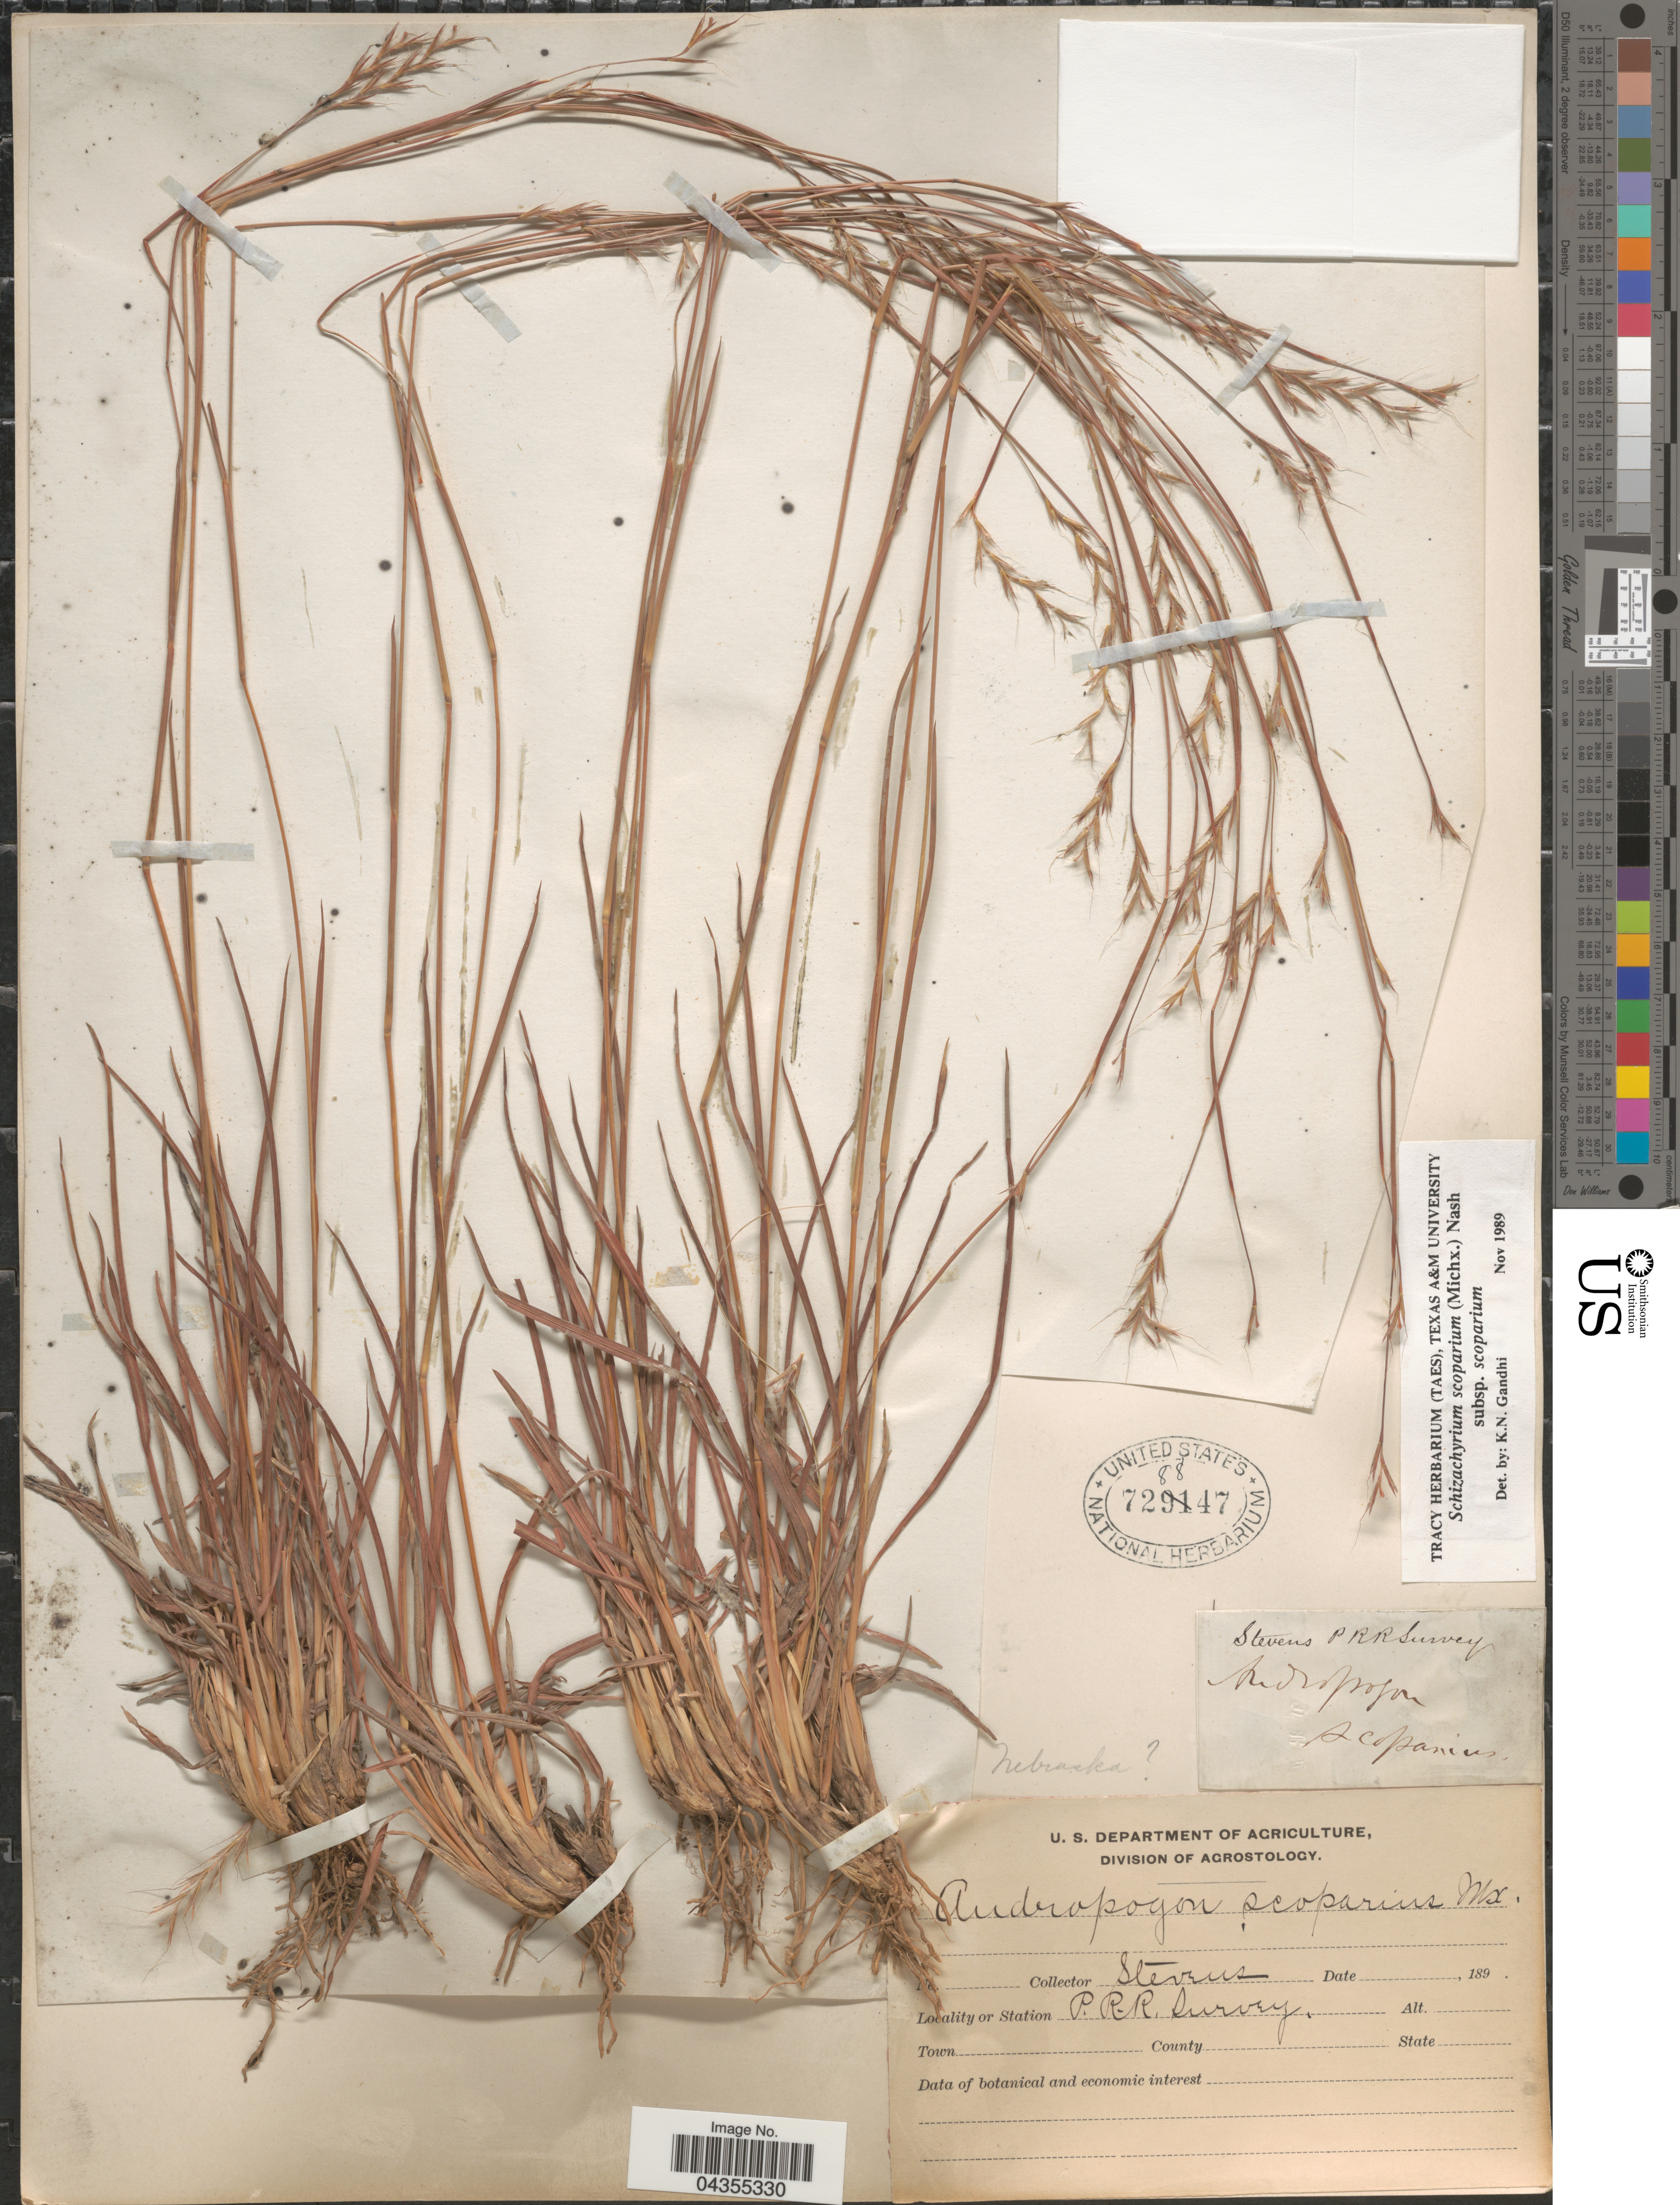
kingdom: Plantae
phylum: Tracheophyta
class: Liliopsida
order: Poales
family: Poaceae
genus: Schizachyrium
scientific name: Schizachyrium scoparium var. scoparium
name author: (Michx.) Nash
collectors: Stevens Pacific Railroad Survey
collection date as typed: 189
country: United States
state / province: Nebraska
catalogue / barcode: US 728847